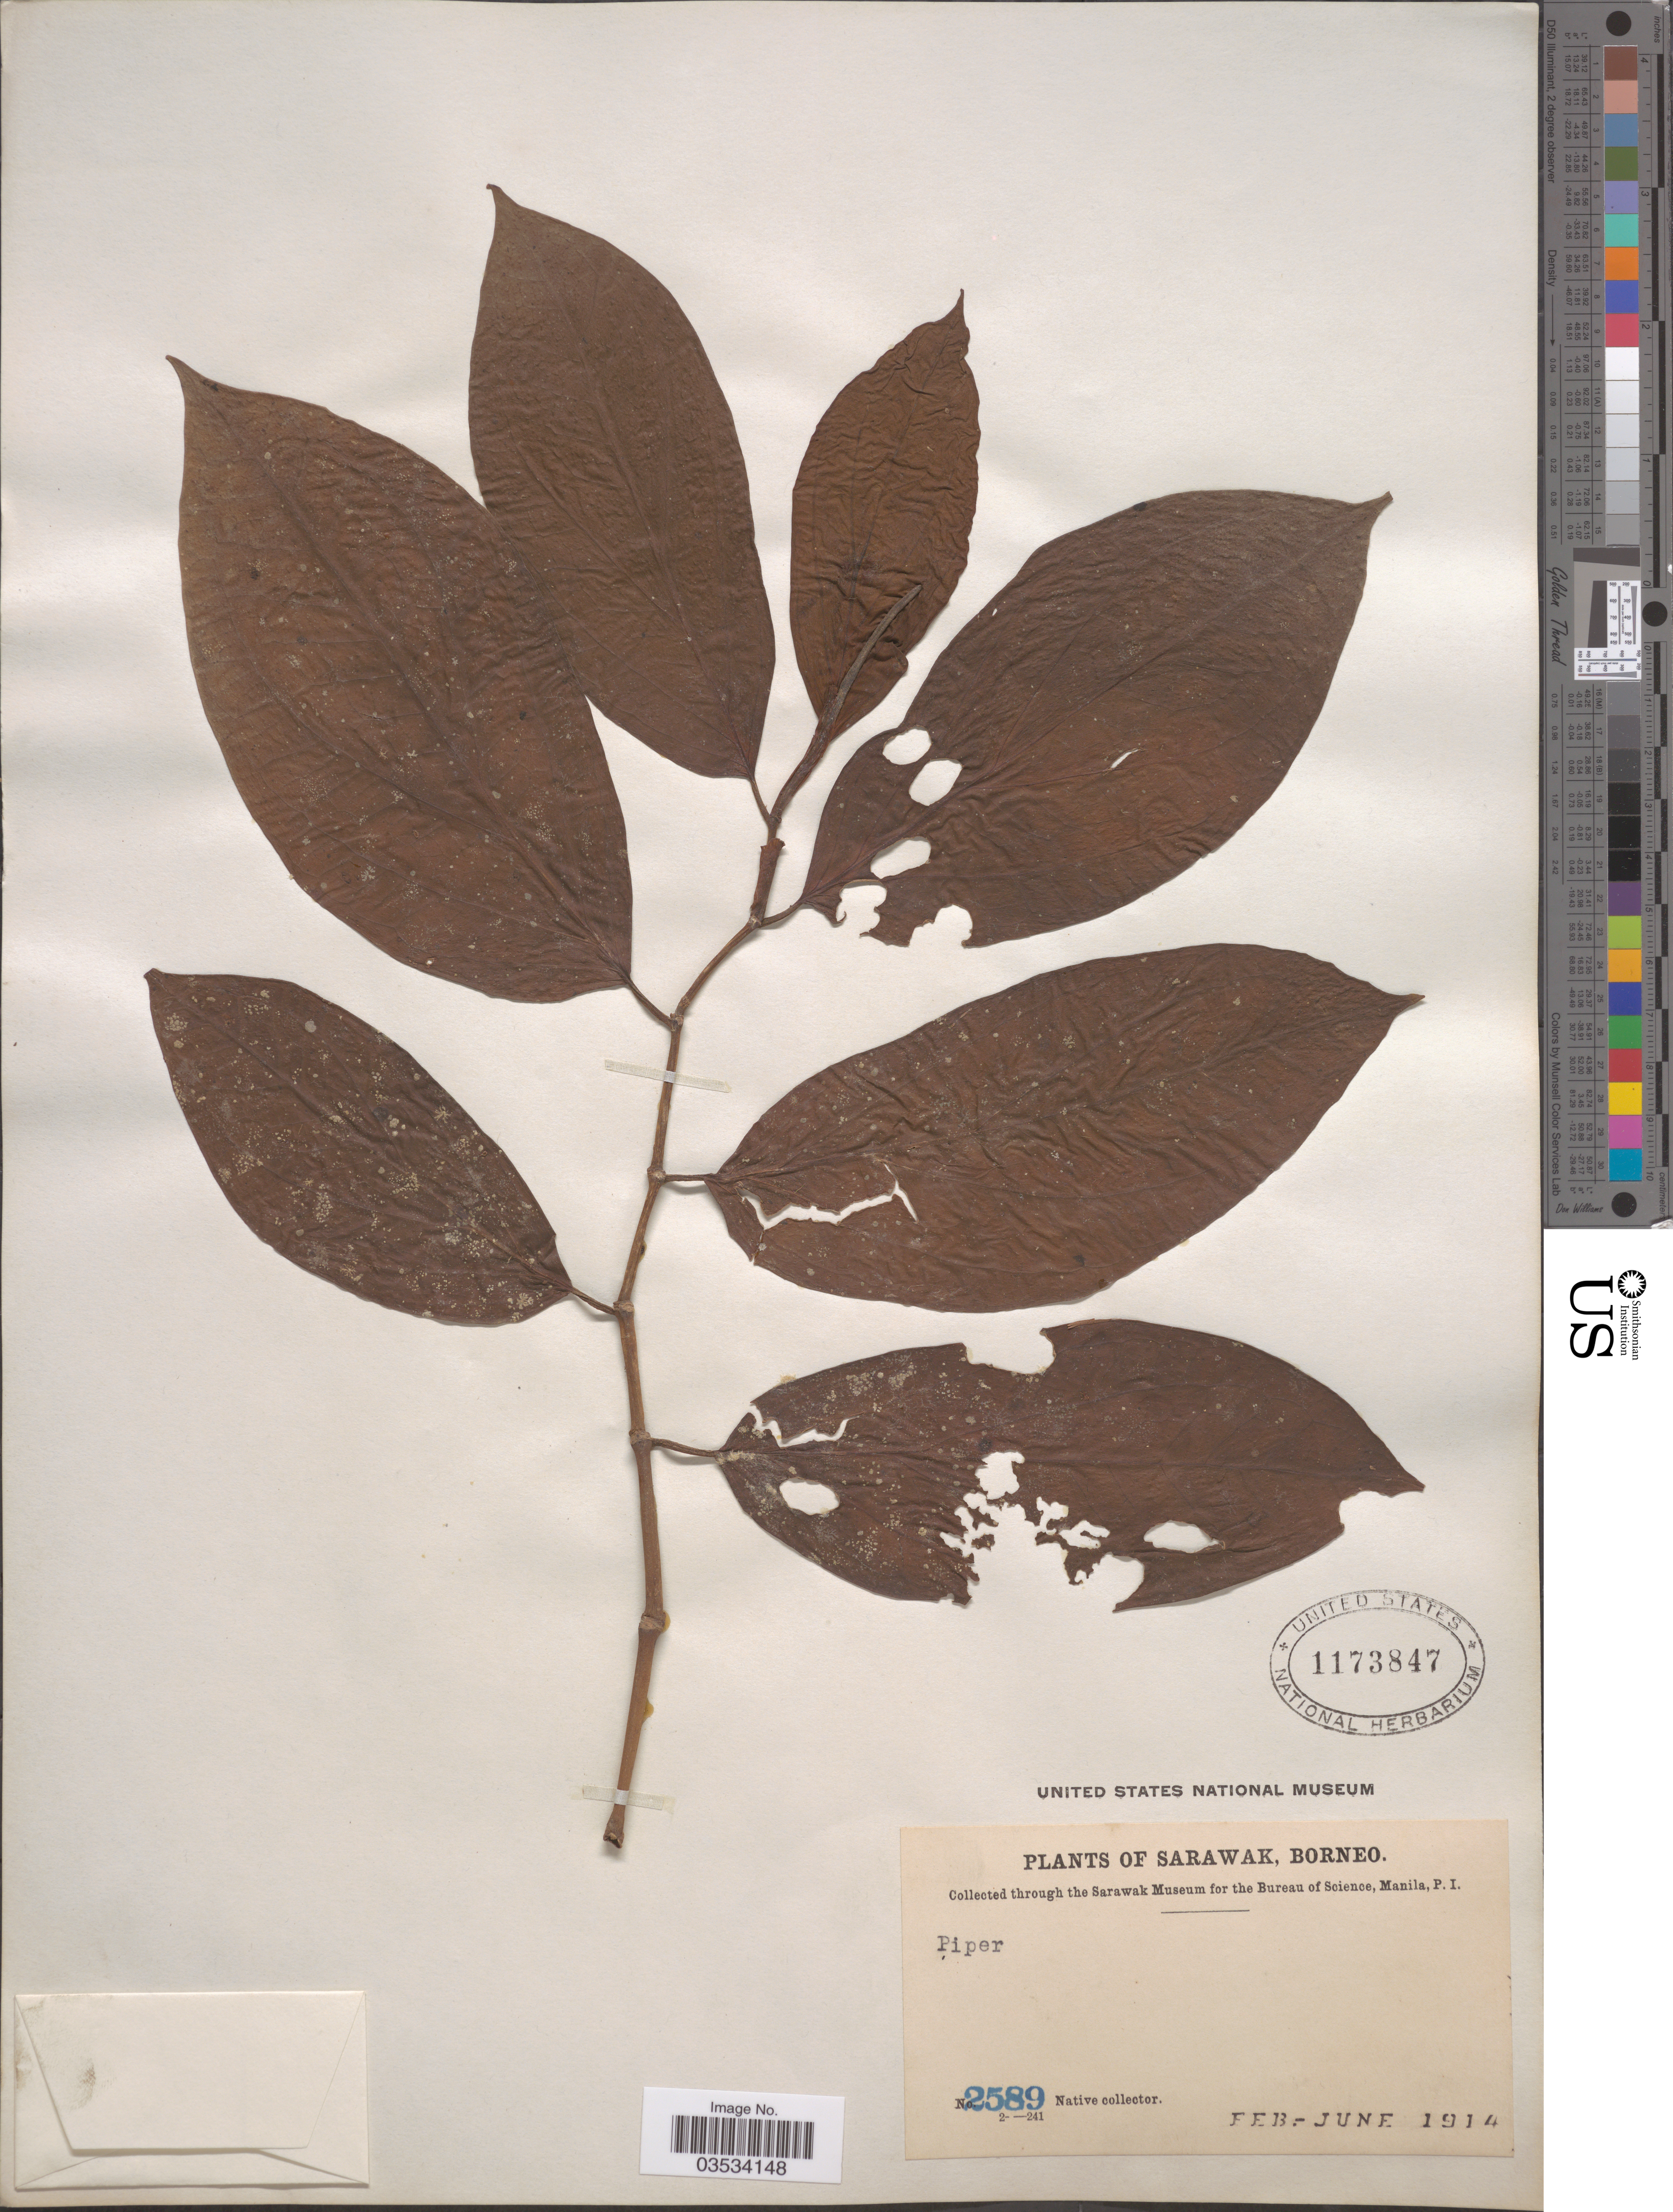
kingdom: Plantae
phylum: Tracheophyta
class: Magnoliopsida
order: Piperales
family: Piperaceae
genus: Piper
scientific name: Piper sp.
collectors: Native collector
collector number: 2589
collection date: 1914-02/1914-06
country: Malaysia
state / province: Sarawak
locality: Borneo.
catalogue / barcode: US 1173847